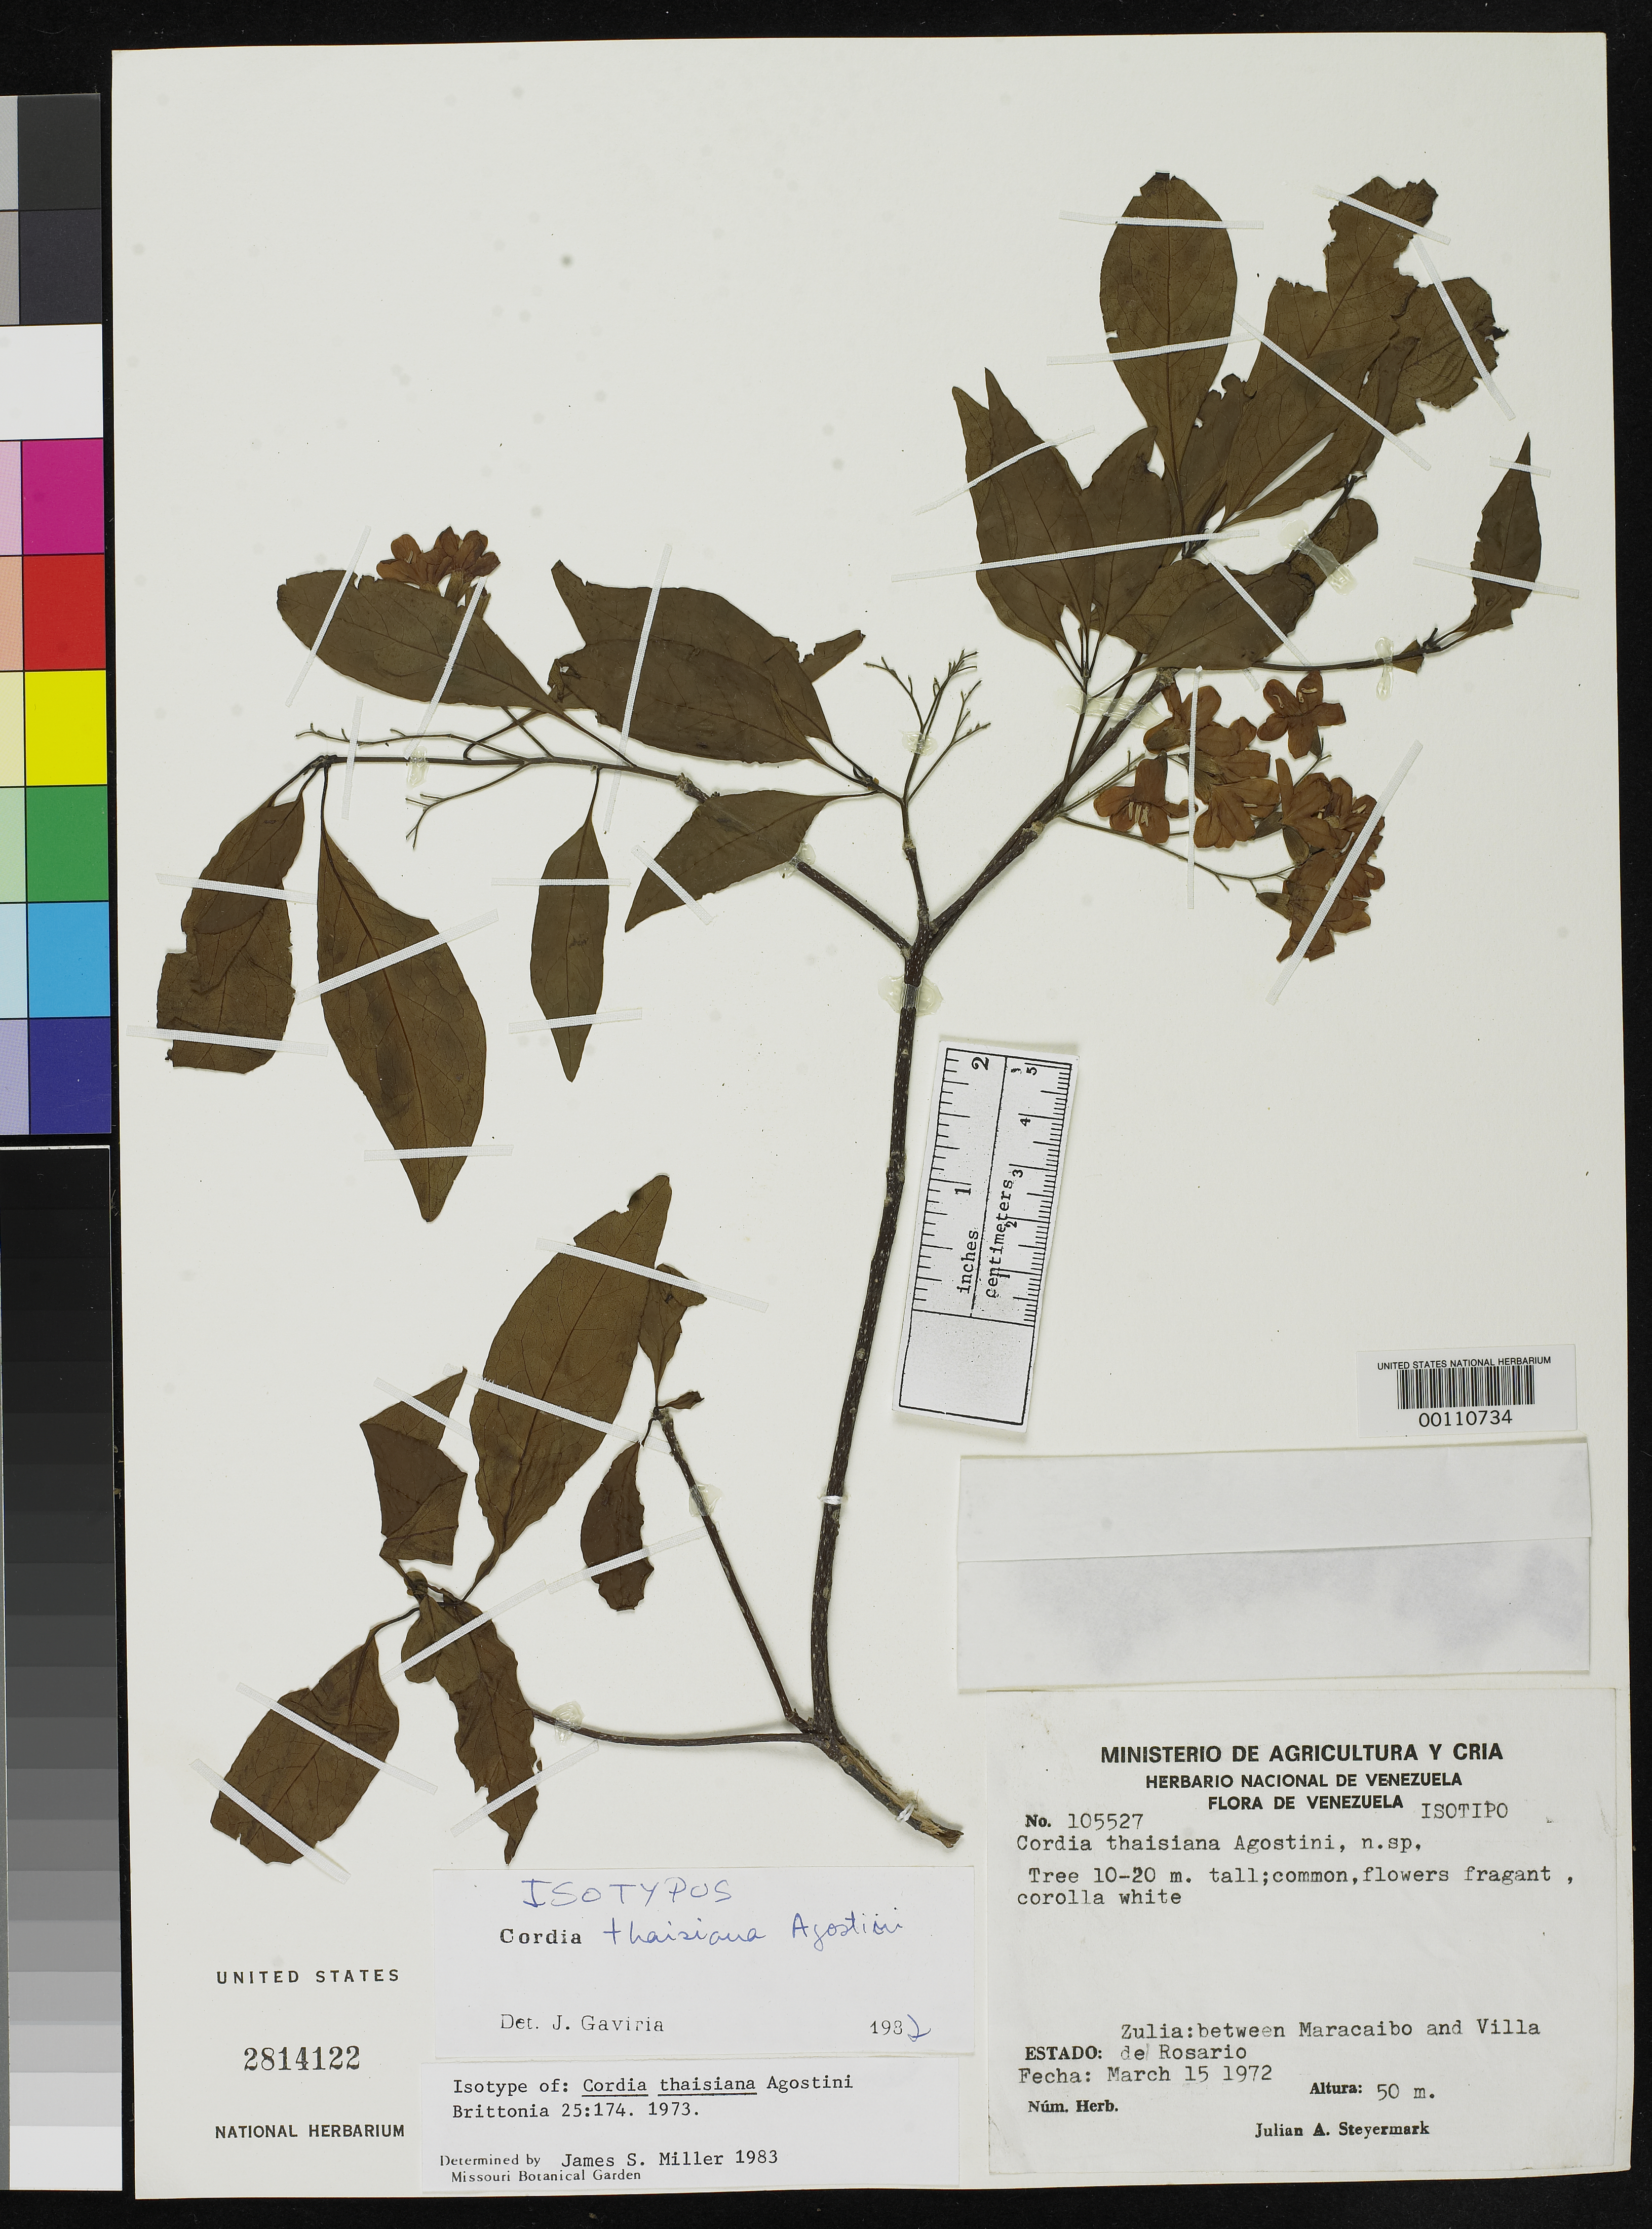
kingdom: Plantae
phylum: Tracheophyta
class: Magnoliopsida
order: Boraginales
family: Cordiaceae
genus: Cordia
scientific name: Cordia thaisiana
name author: G. Agostini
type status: Isotype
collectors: J. Steyermark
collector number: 105527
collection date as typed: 15 Mar 1972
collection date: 1972-03-15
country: Venezuela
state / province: Zulia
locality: Between Maracaibo and Villa Del Rosario.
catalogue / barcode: US 2814122